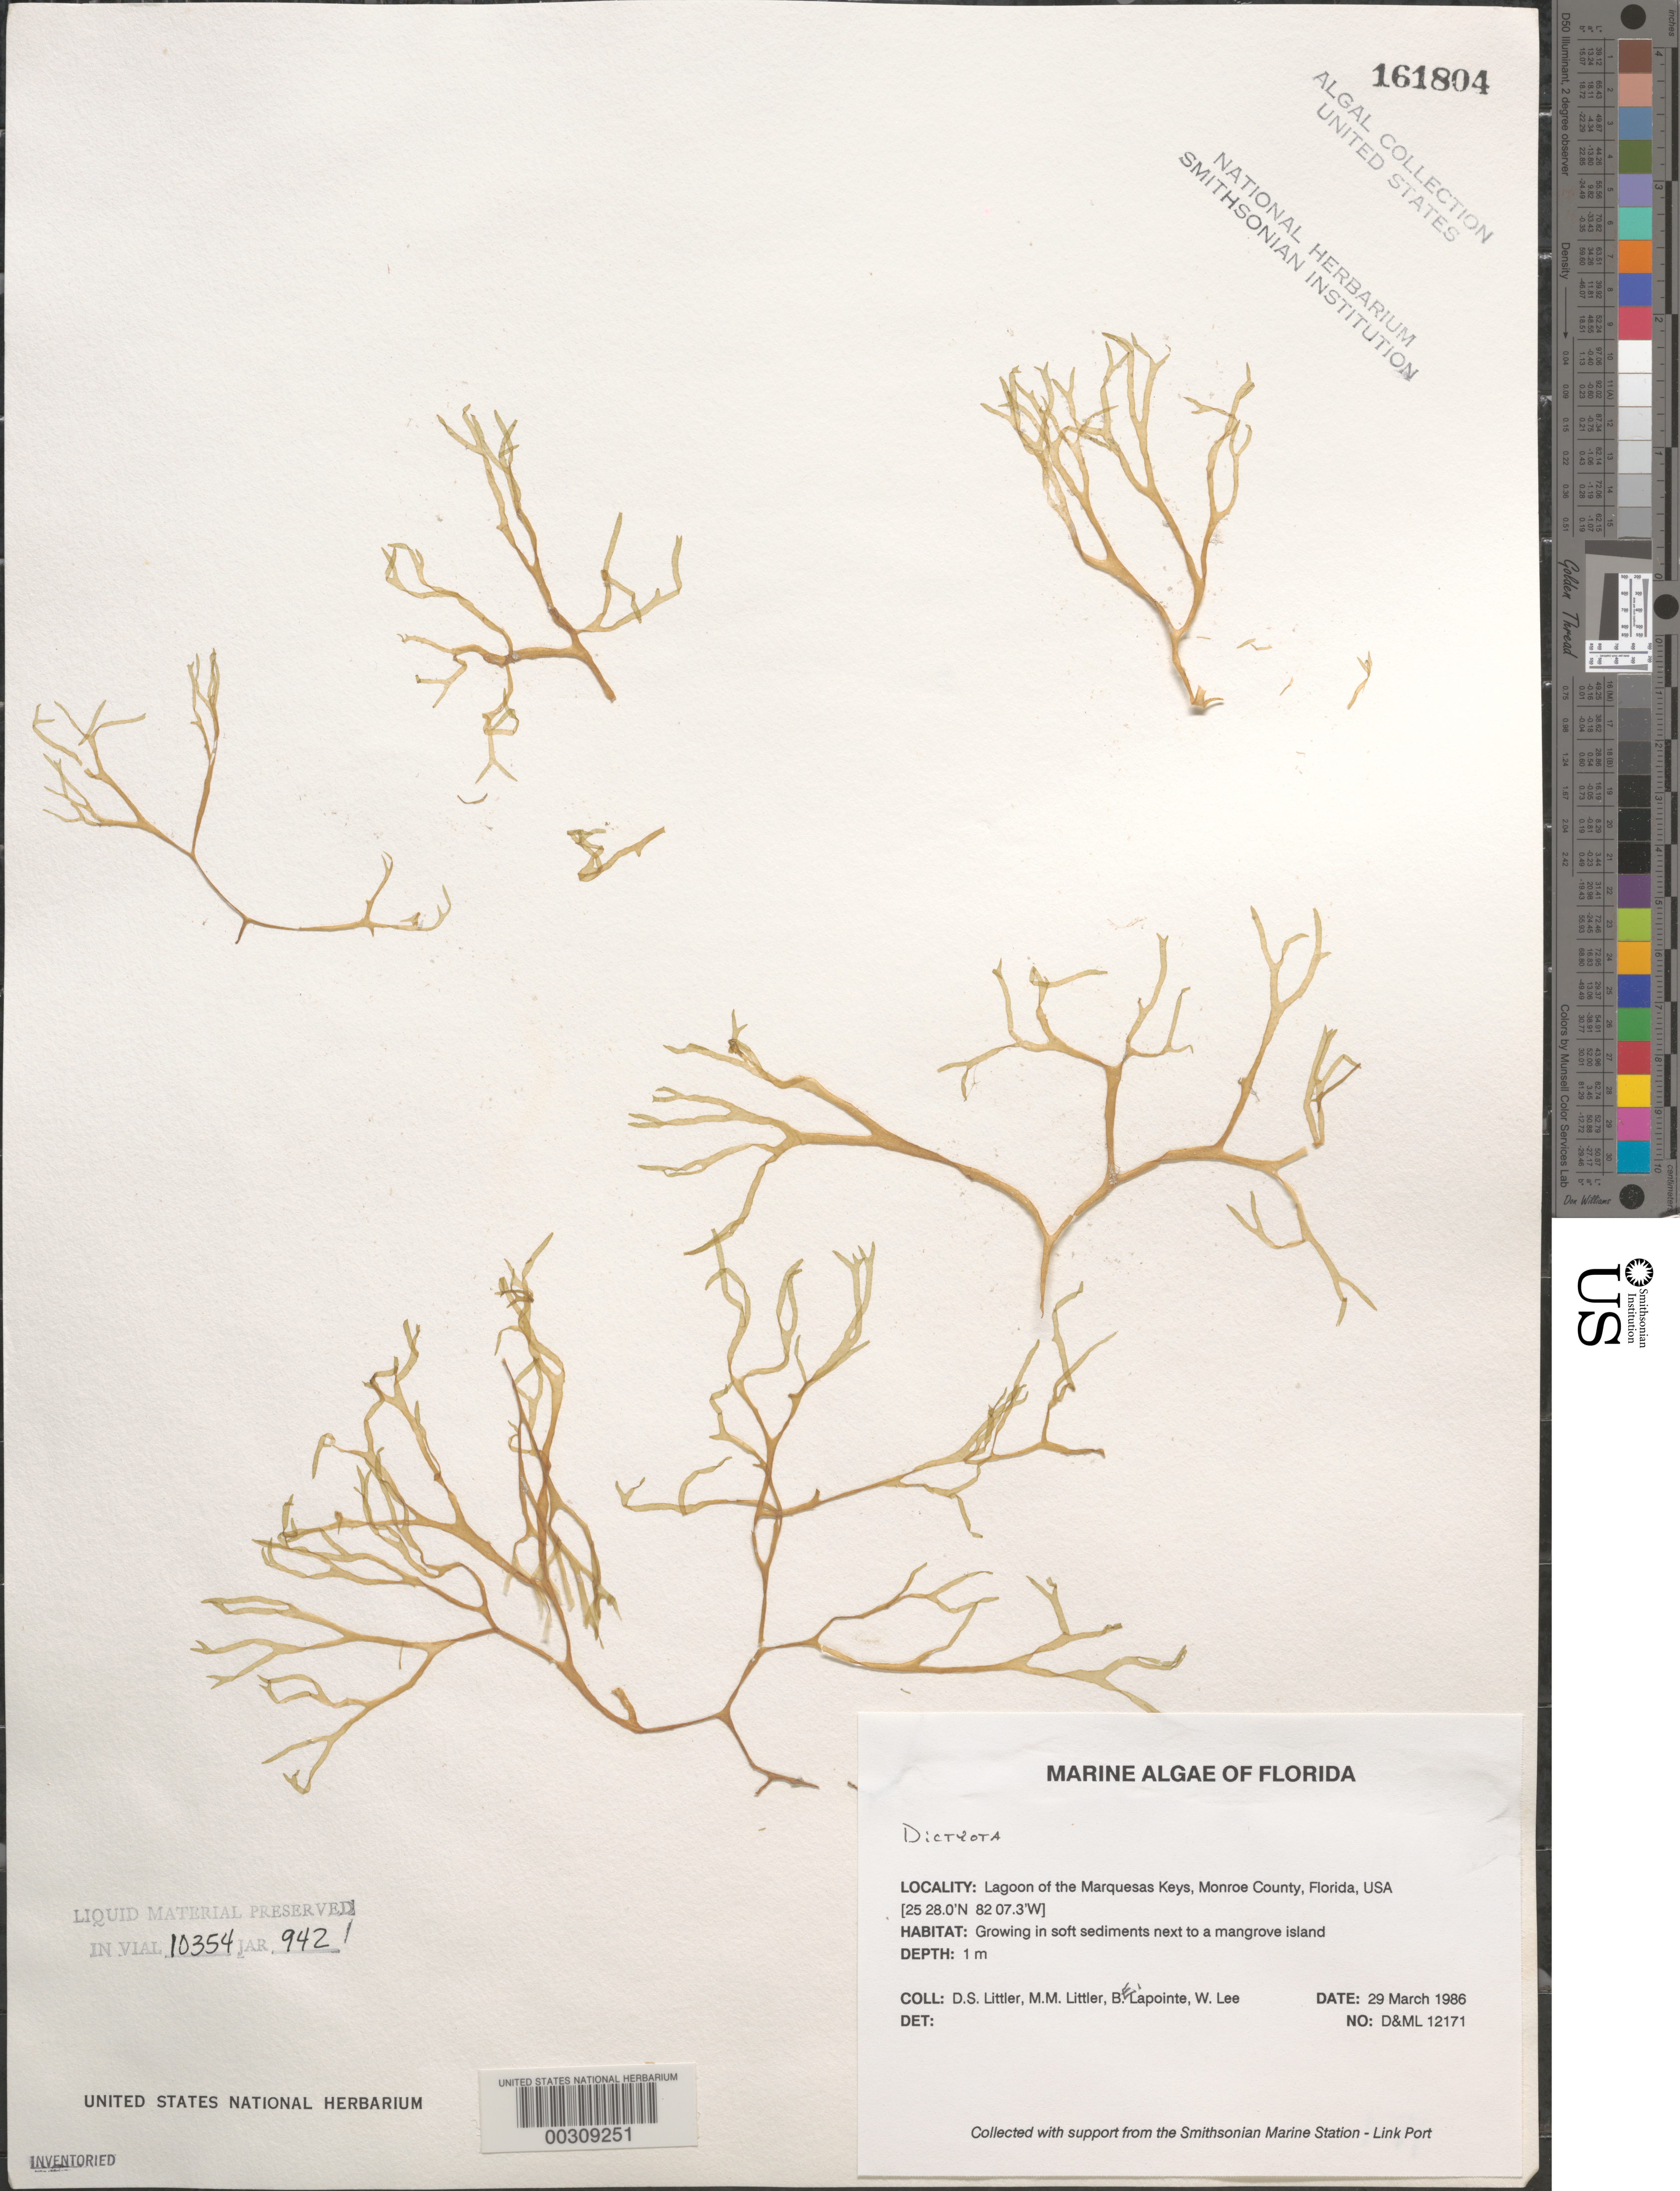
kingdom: Chromista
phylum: Ochrophyta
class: Phaeophyceae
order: Dictyotales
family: Dictyotaceae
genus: Dictyota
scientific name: Dictyota sp.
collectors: D. S. Littler, M. M. Littler, B. Lapointe & W. Lee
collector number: D&ML 12171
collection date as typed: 29 Mar 1986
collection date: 1986-03-29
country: United States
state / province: Florida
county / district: Monroe County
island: Marquesas Keys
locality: Marquesas Keys lagoon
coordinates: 25 28.0' N, 82 07.3' W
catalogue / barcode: US 161804